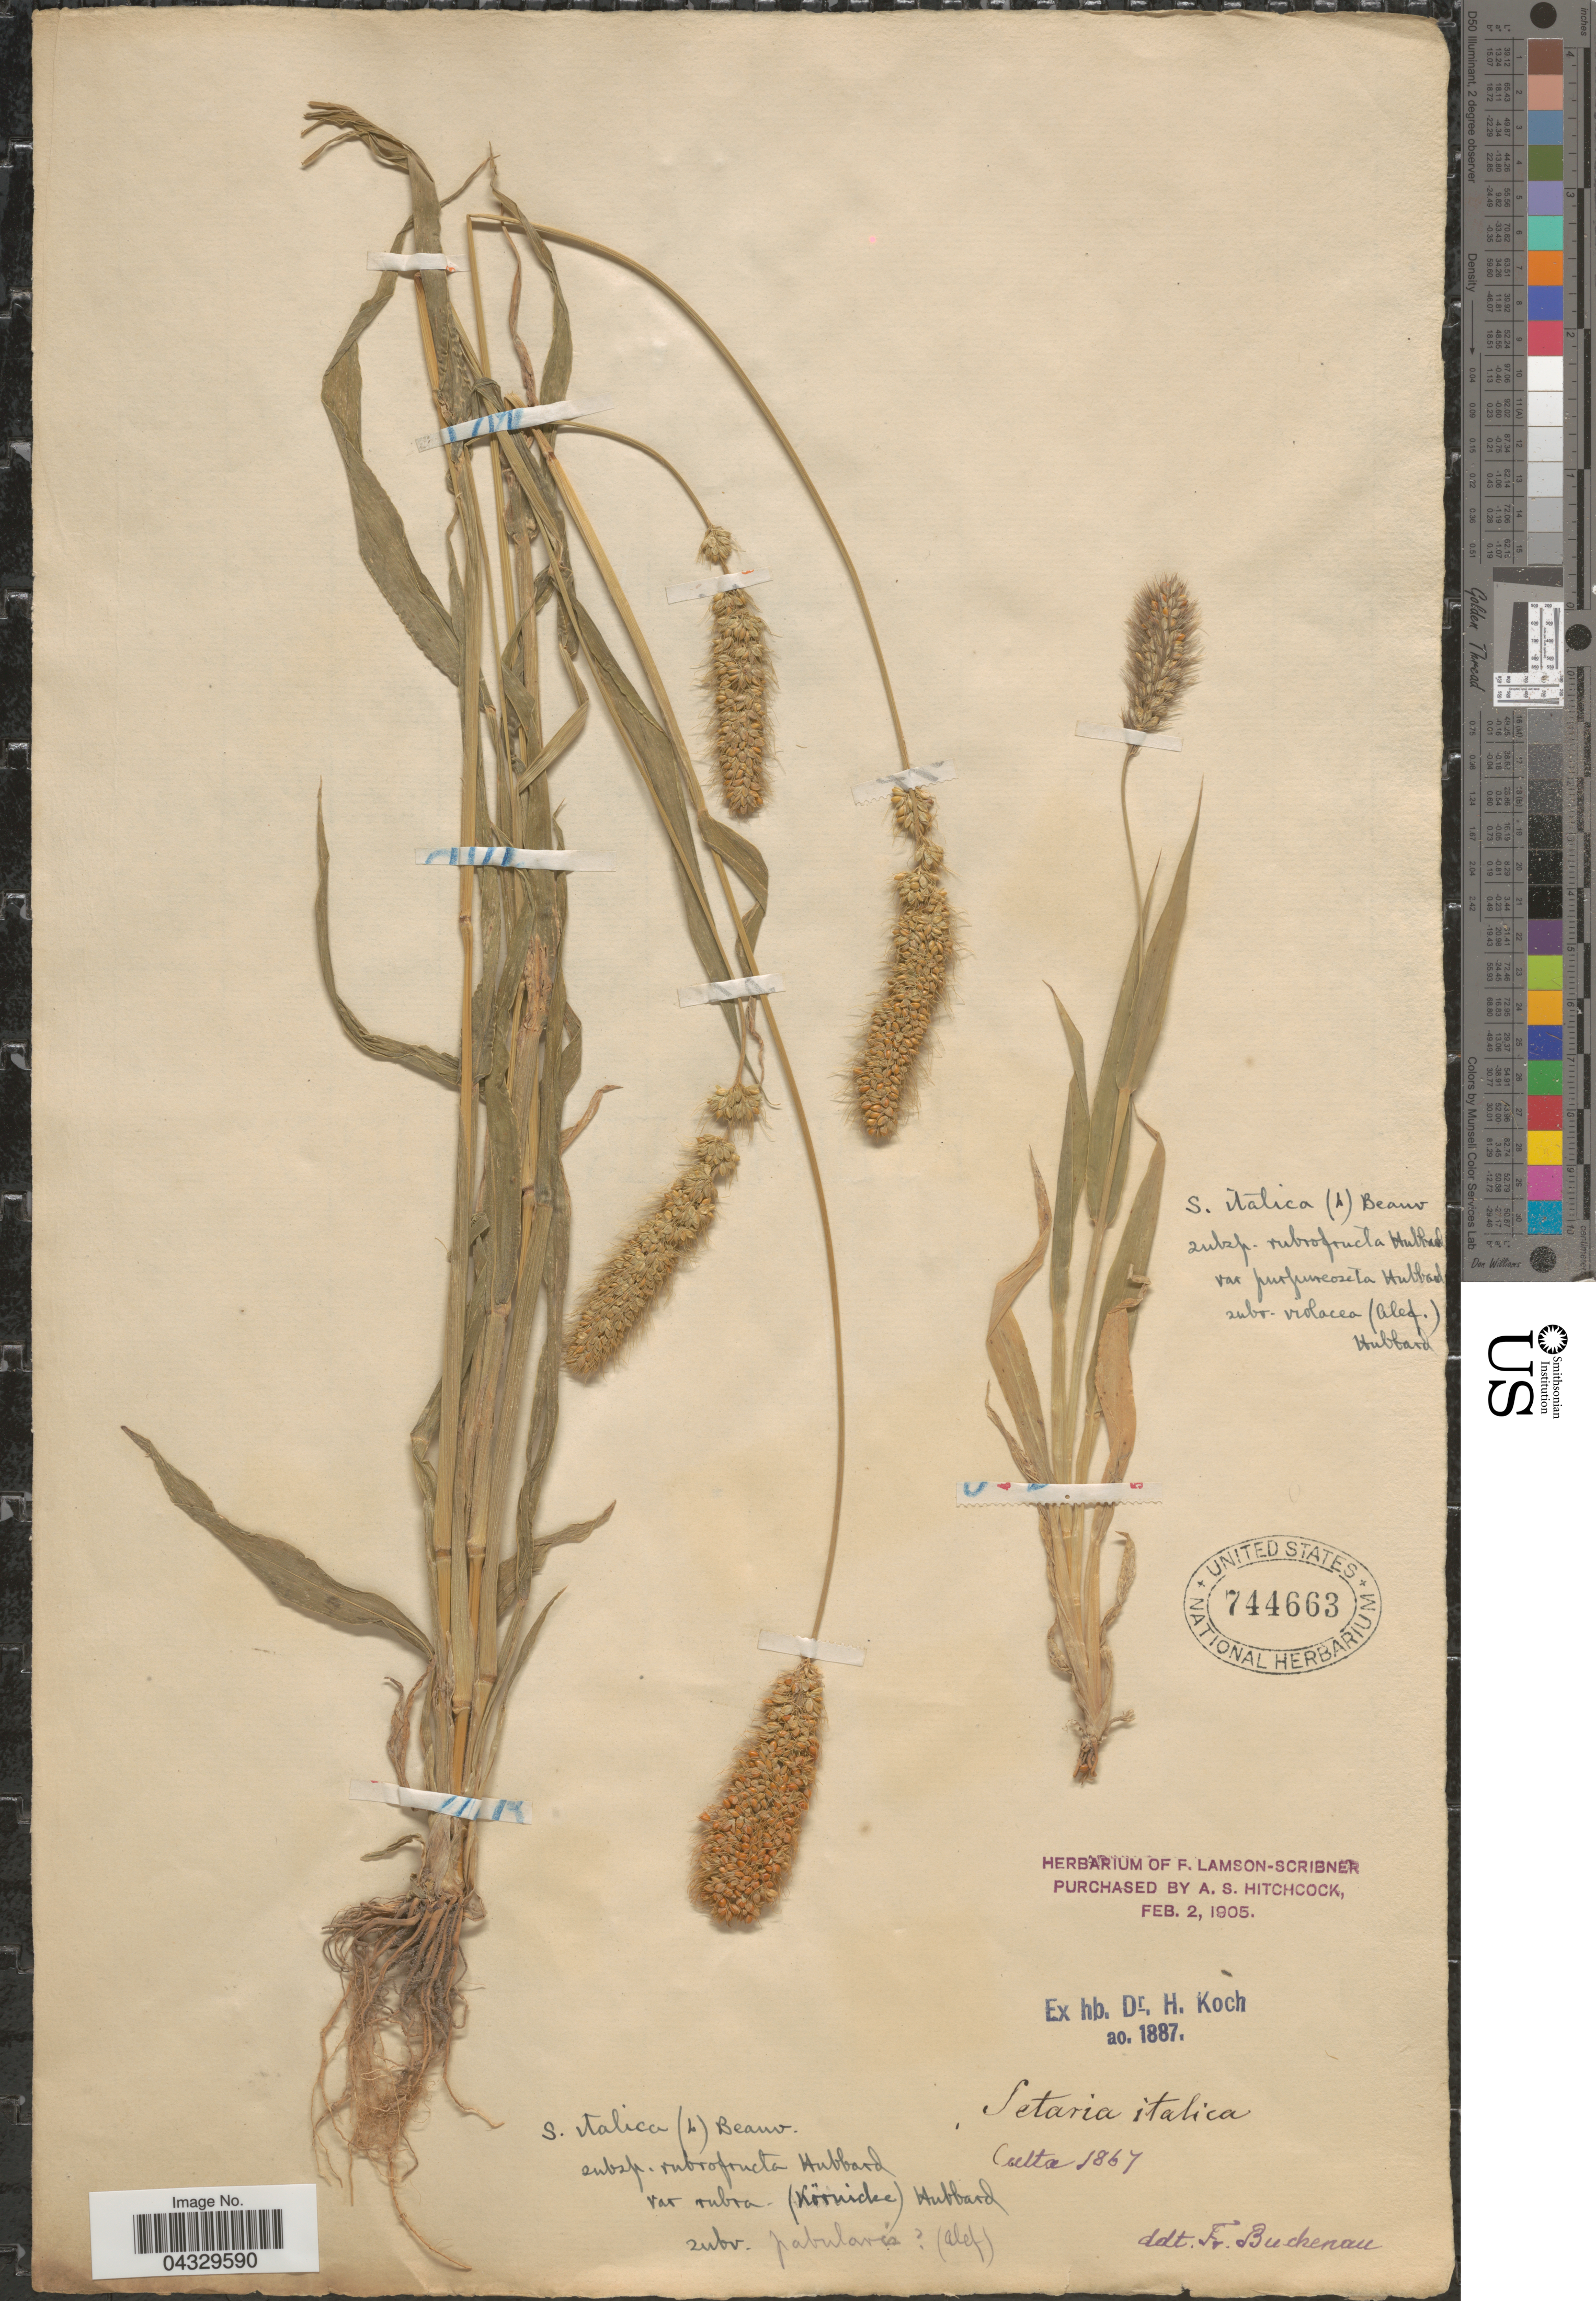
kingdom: Plantae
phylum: Tracheophyta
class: Liliopsida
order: Poales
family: Poaceae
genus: Setaria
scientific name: Setaria italica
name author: (L.) P. Beauv.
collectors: ex herb. F. Lamson Scribner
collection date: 1867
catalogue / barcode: US 744663